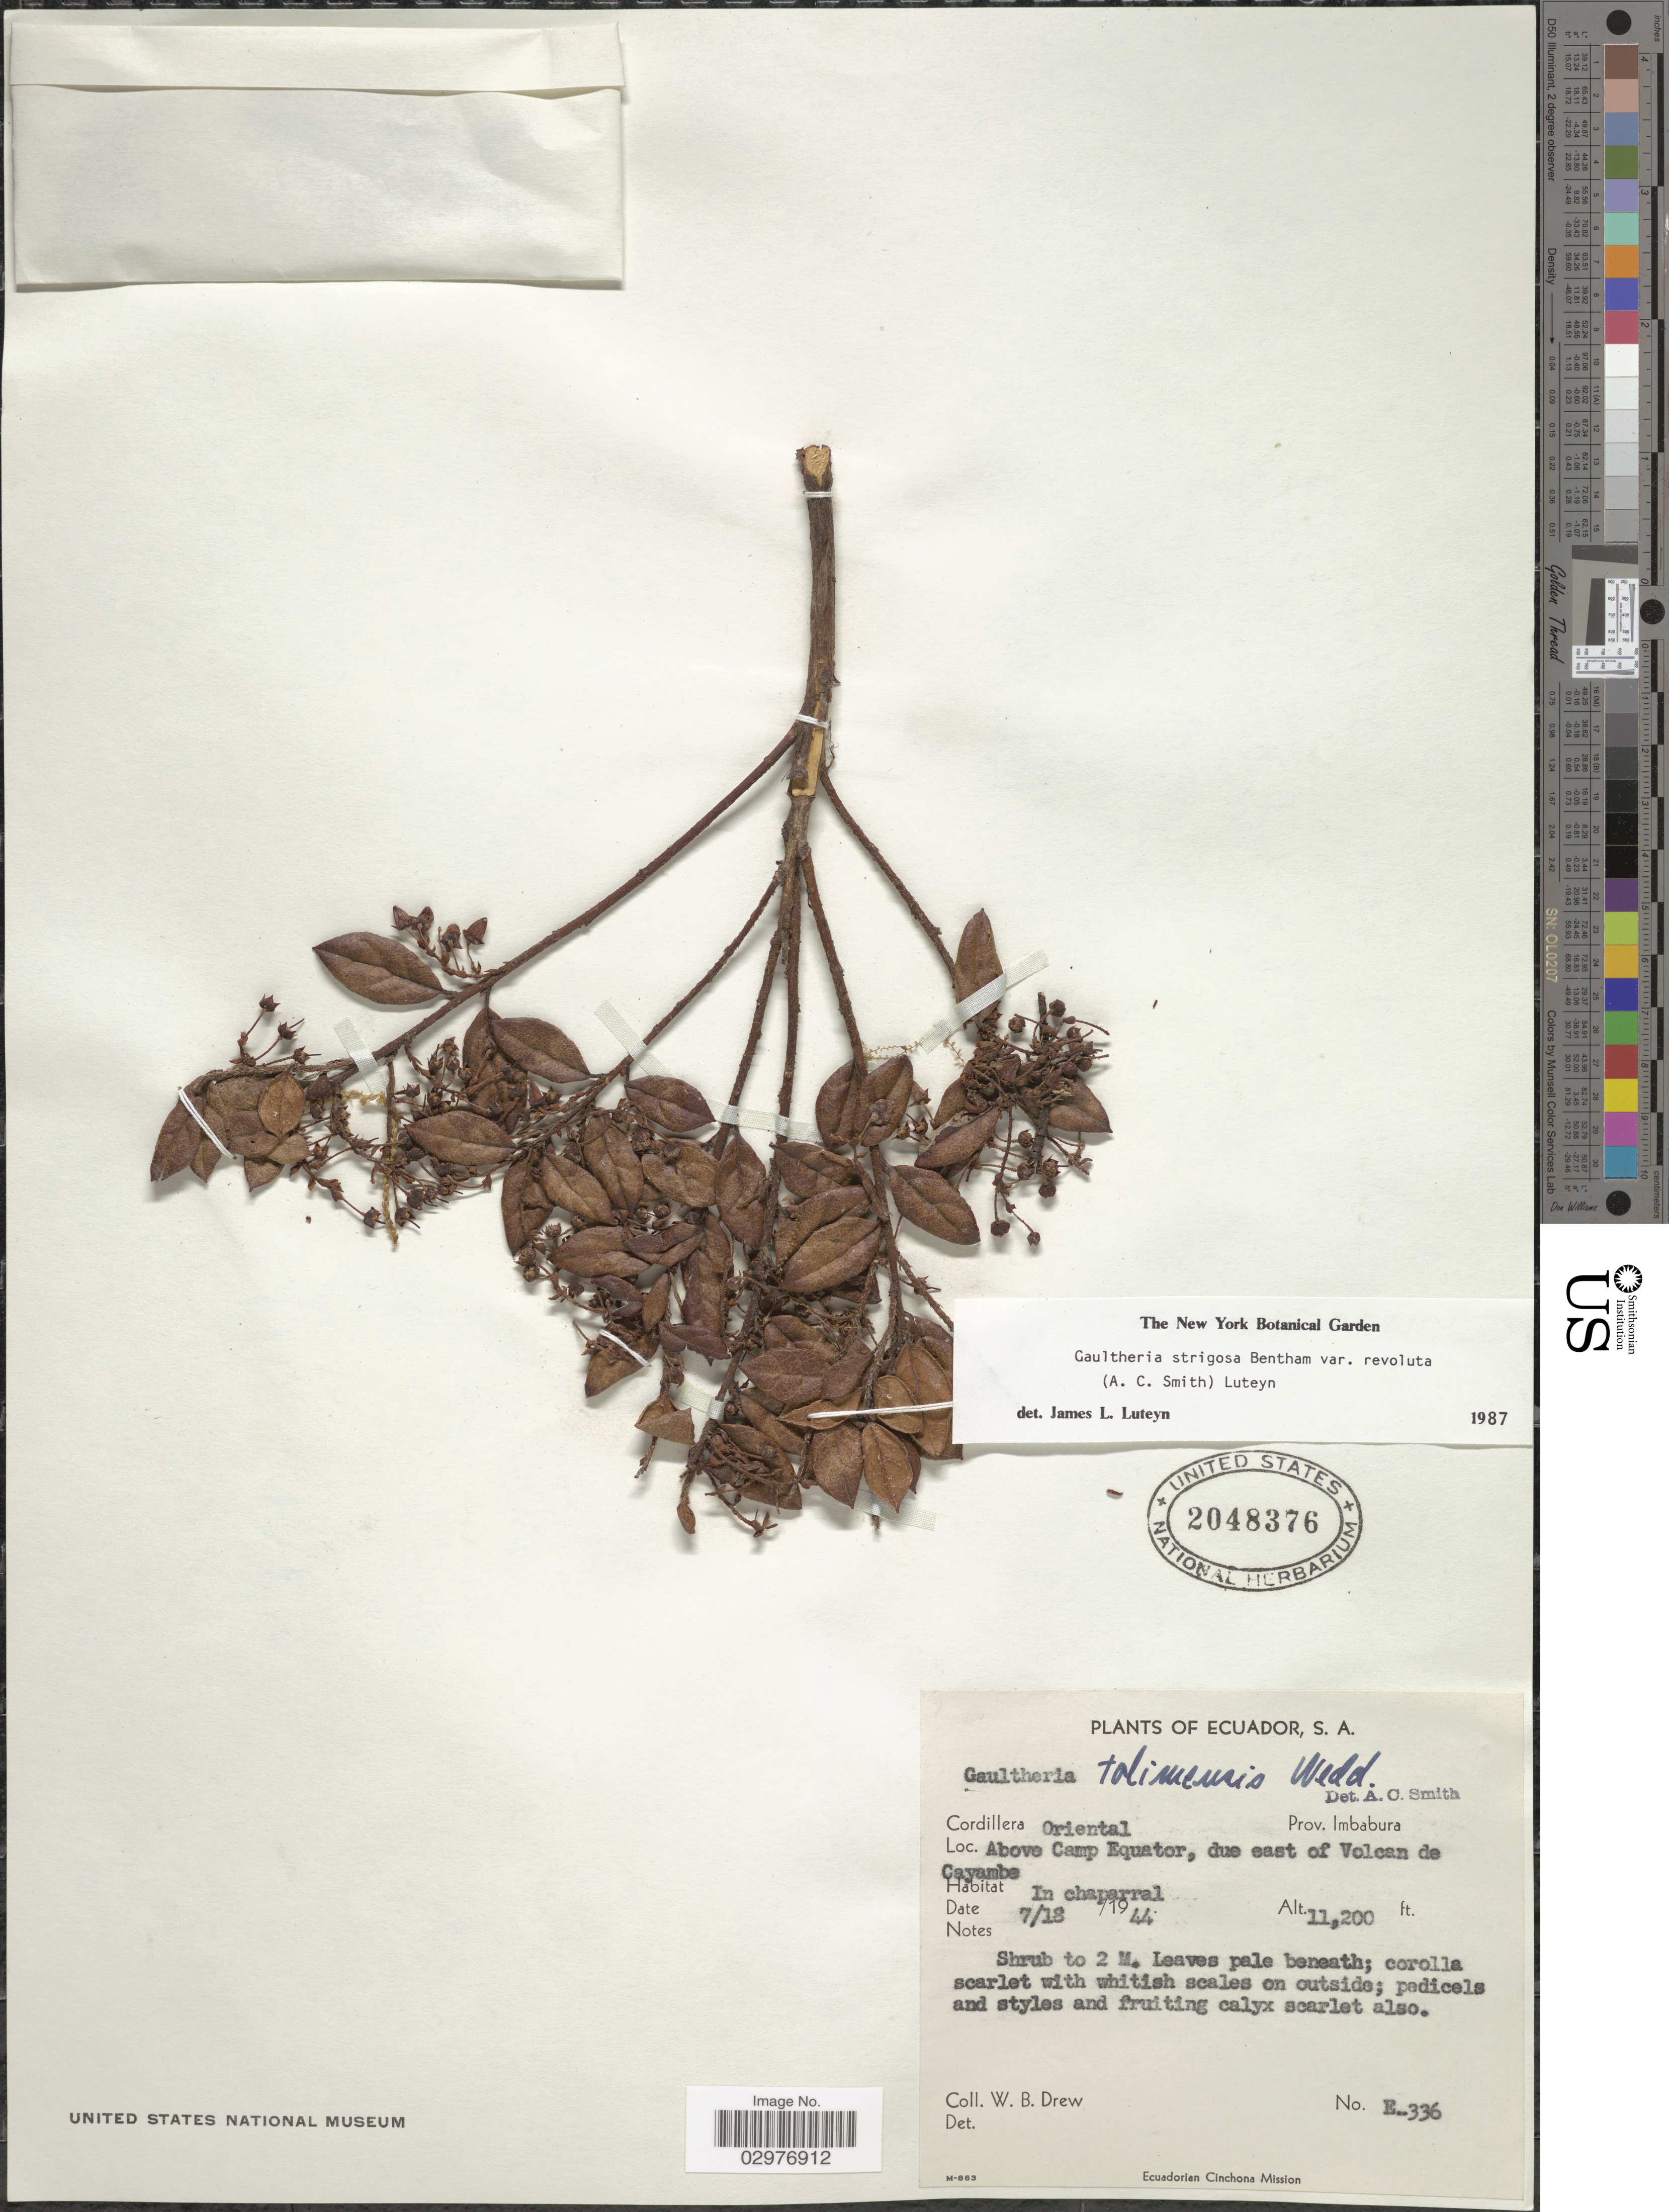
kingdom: Plantae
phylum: Tracheophyta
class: Magnoliopsida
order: Ericales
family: Ericaceae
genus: Gaultheria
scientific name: Gaultheria strigosa var. revoluta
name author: (A.C. Sm.) Luteyn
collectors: W. B. Drew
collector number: E-336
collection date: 1944-07-18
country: Ecuador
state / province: Imbabura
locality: Cordillera Oriental. Prov. Imbabura. Above Camp Equator, due east of Volcan de Cayambe. In chaparral.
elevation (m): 3414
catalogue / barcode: US 2048376